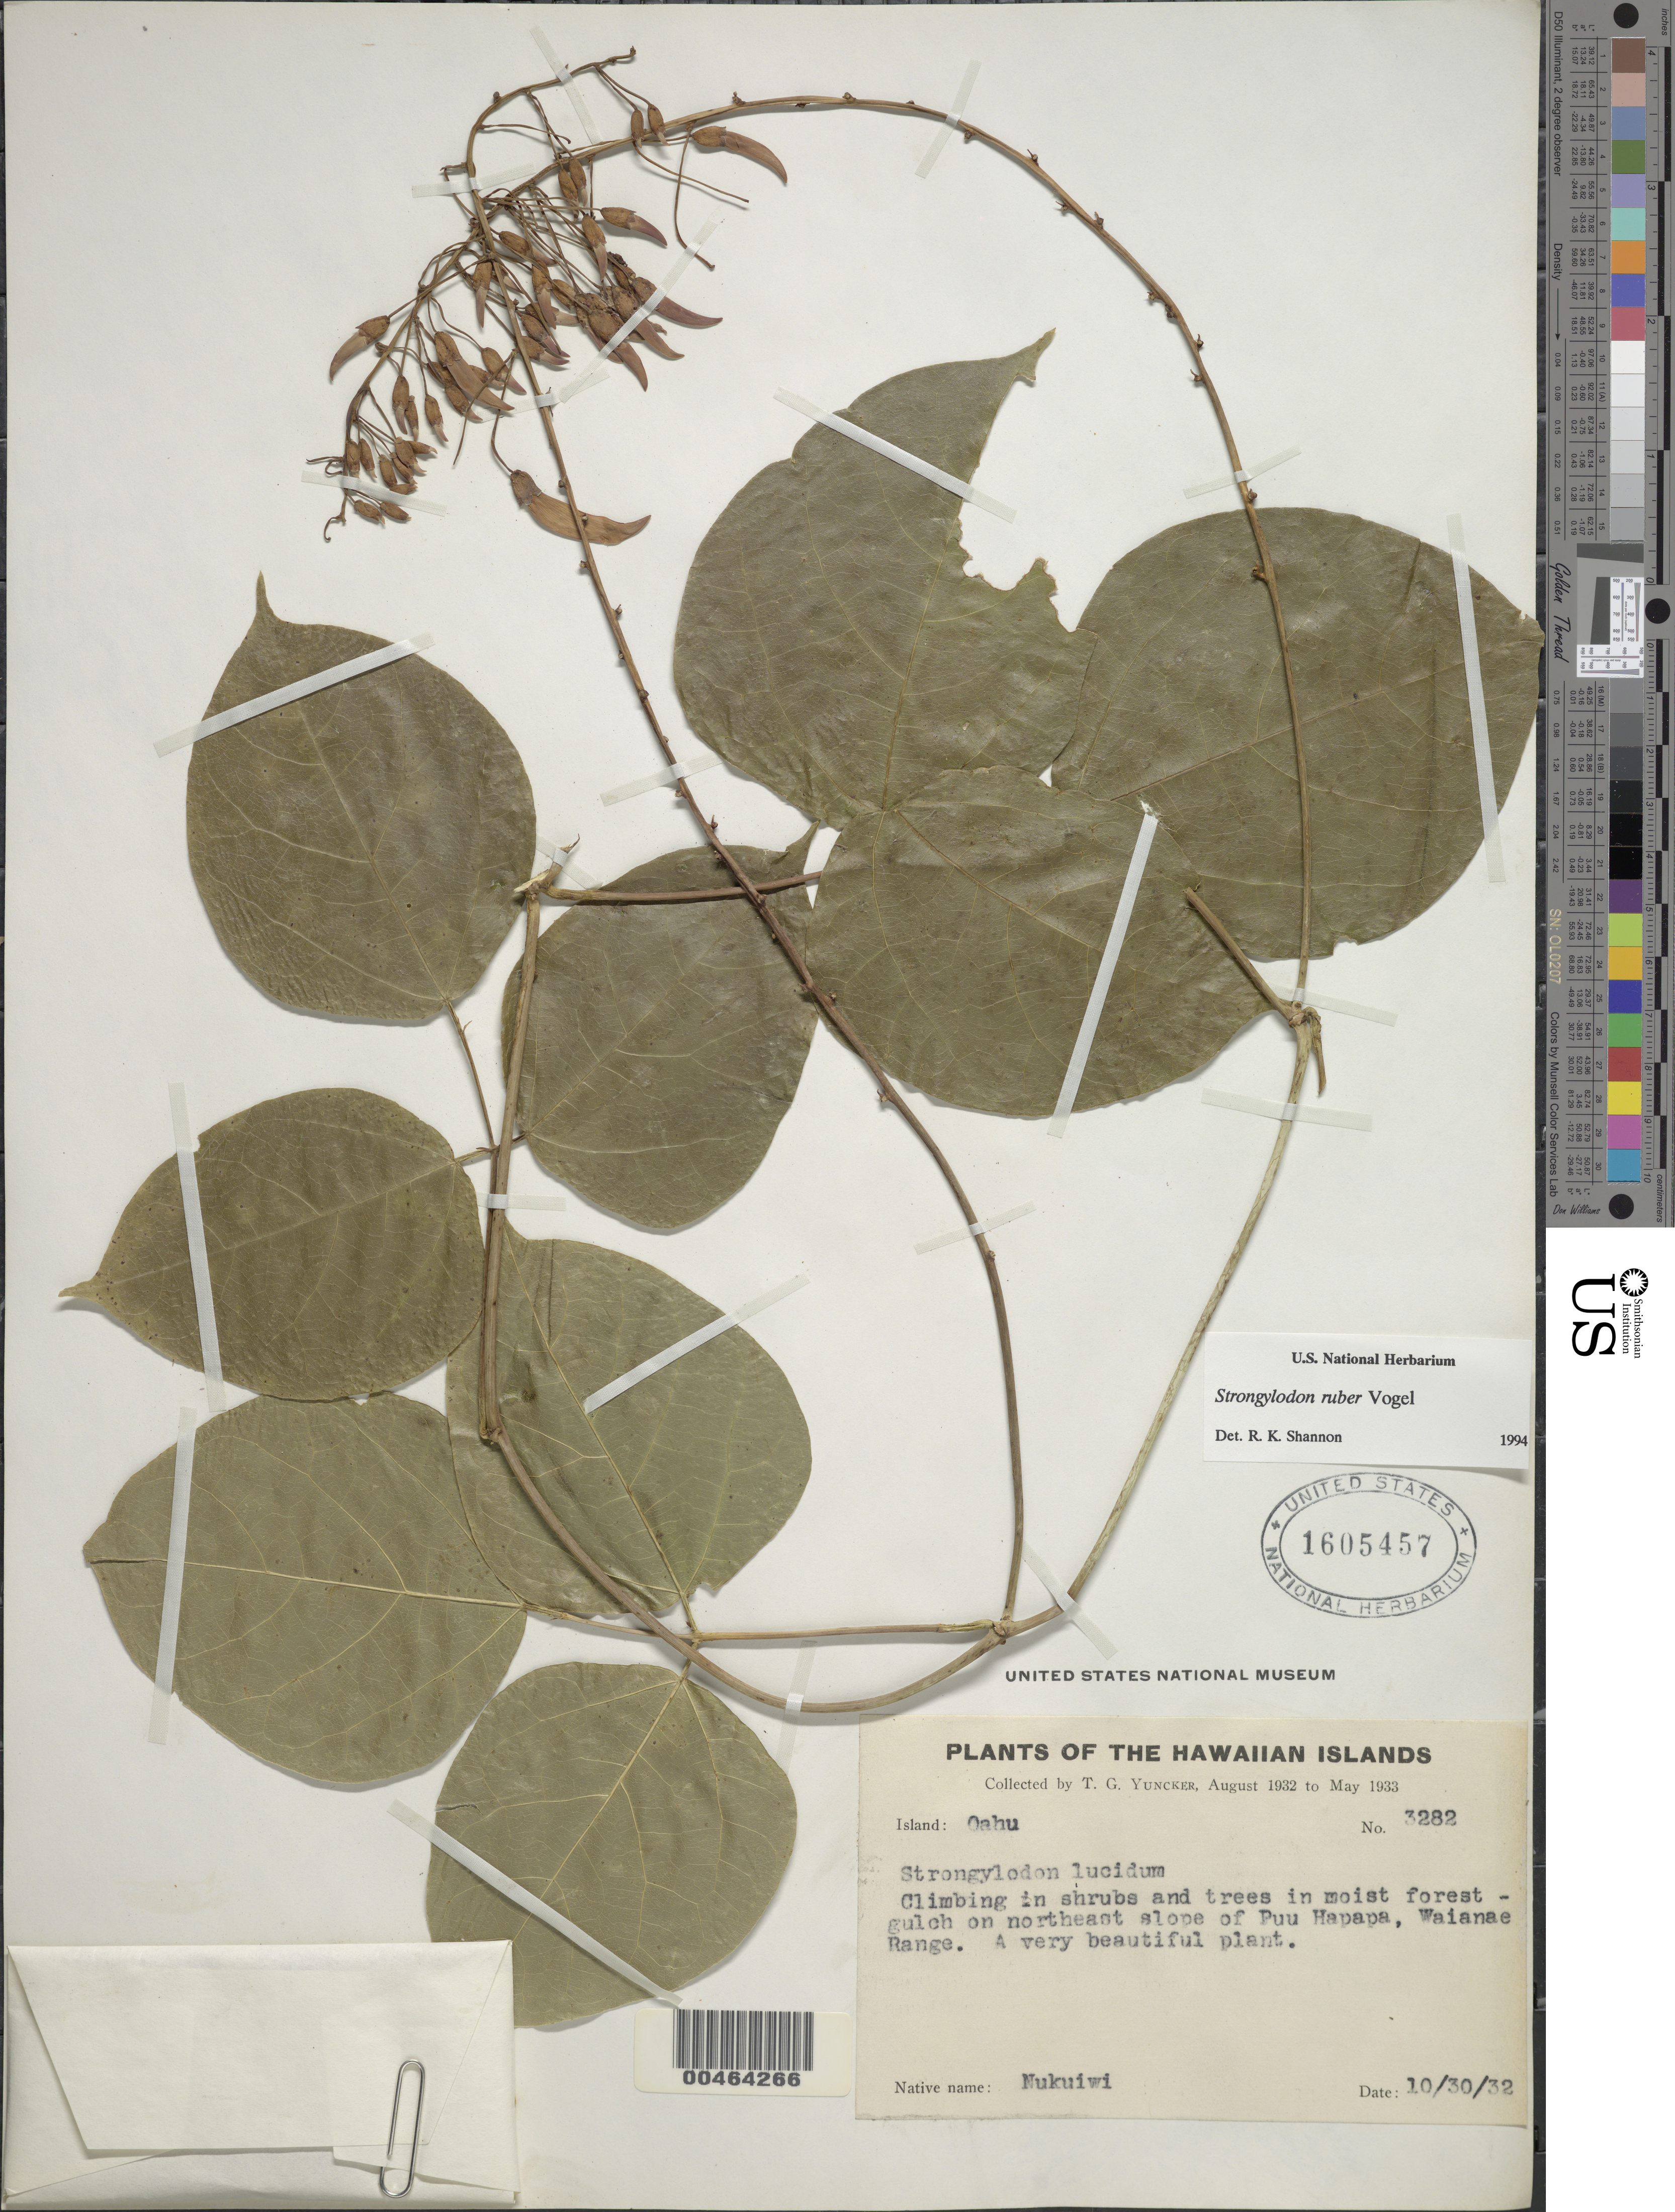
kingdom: Plantae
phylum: Tracheophyta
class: Magnoliopsida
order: Fabales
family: Fabaceae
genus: Strongylodon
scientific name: Strongylodon ruber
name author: Vogel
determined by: Shannon, R. K., (UNITED STATES)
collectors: T. G. Yuncker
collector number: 3282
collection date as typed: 30 Oct 1932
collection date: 1932-10-30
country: United States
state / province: Hawaii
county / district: Honolulu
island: Oahu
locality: In moist forest gulch on northeast slope of Puu Hapapa, Waianae Range.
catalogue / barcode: US 1605457